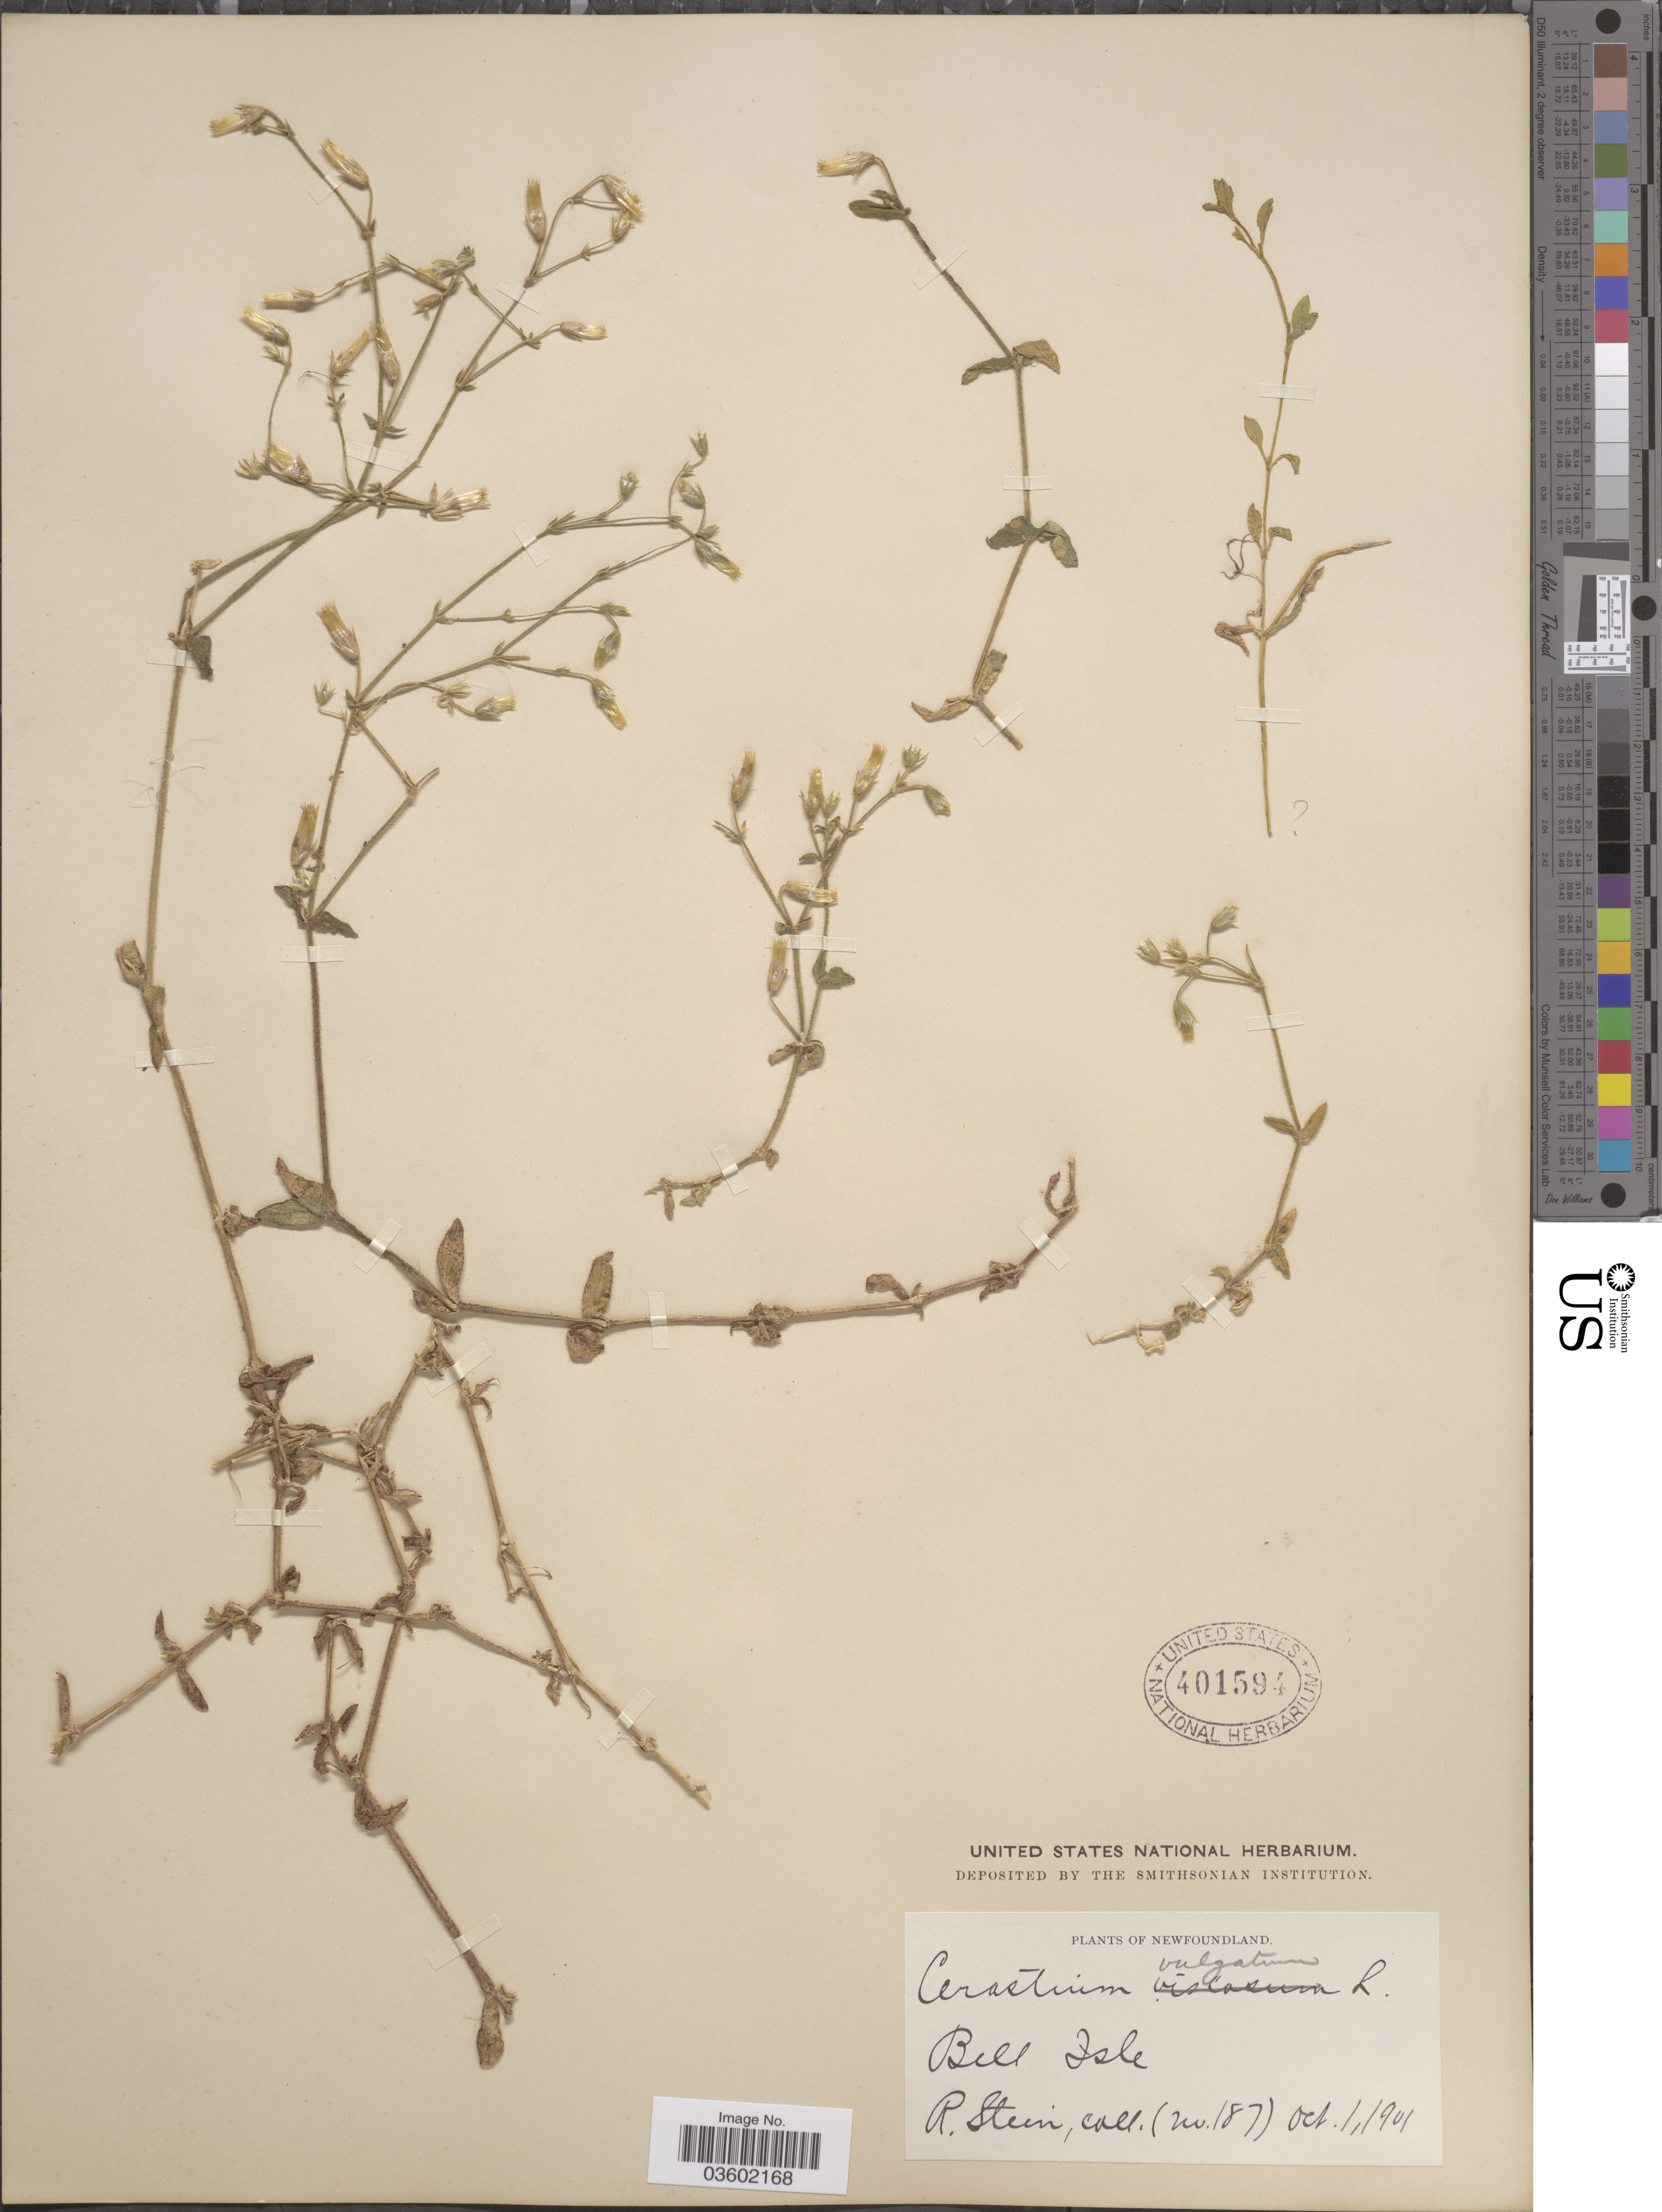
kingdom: Plantae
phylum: Tracheophyta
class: Magnoliopsida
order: Caryophyllales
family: Caryophyllaceae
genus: Cerastium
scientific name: Cerastium vulgatum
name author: L.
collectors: R. Stein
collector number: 187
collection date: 1901-10-01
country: Canada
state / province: Newfoundland and Labrador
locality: Bell Isle.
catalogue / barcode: US 401594